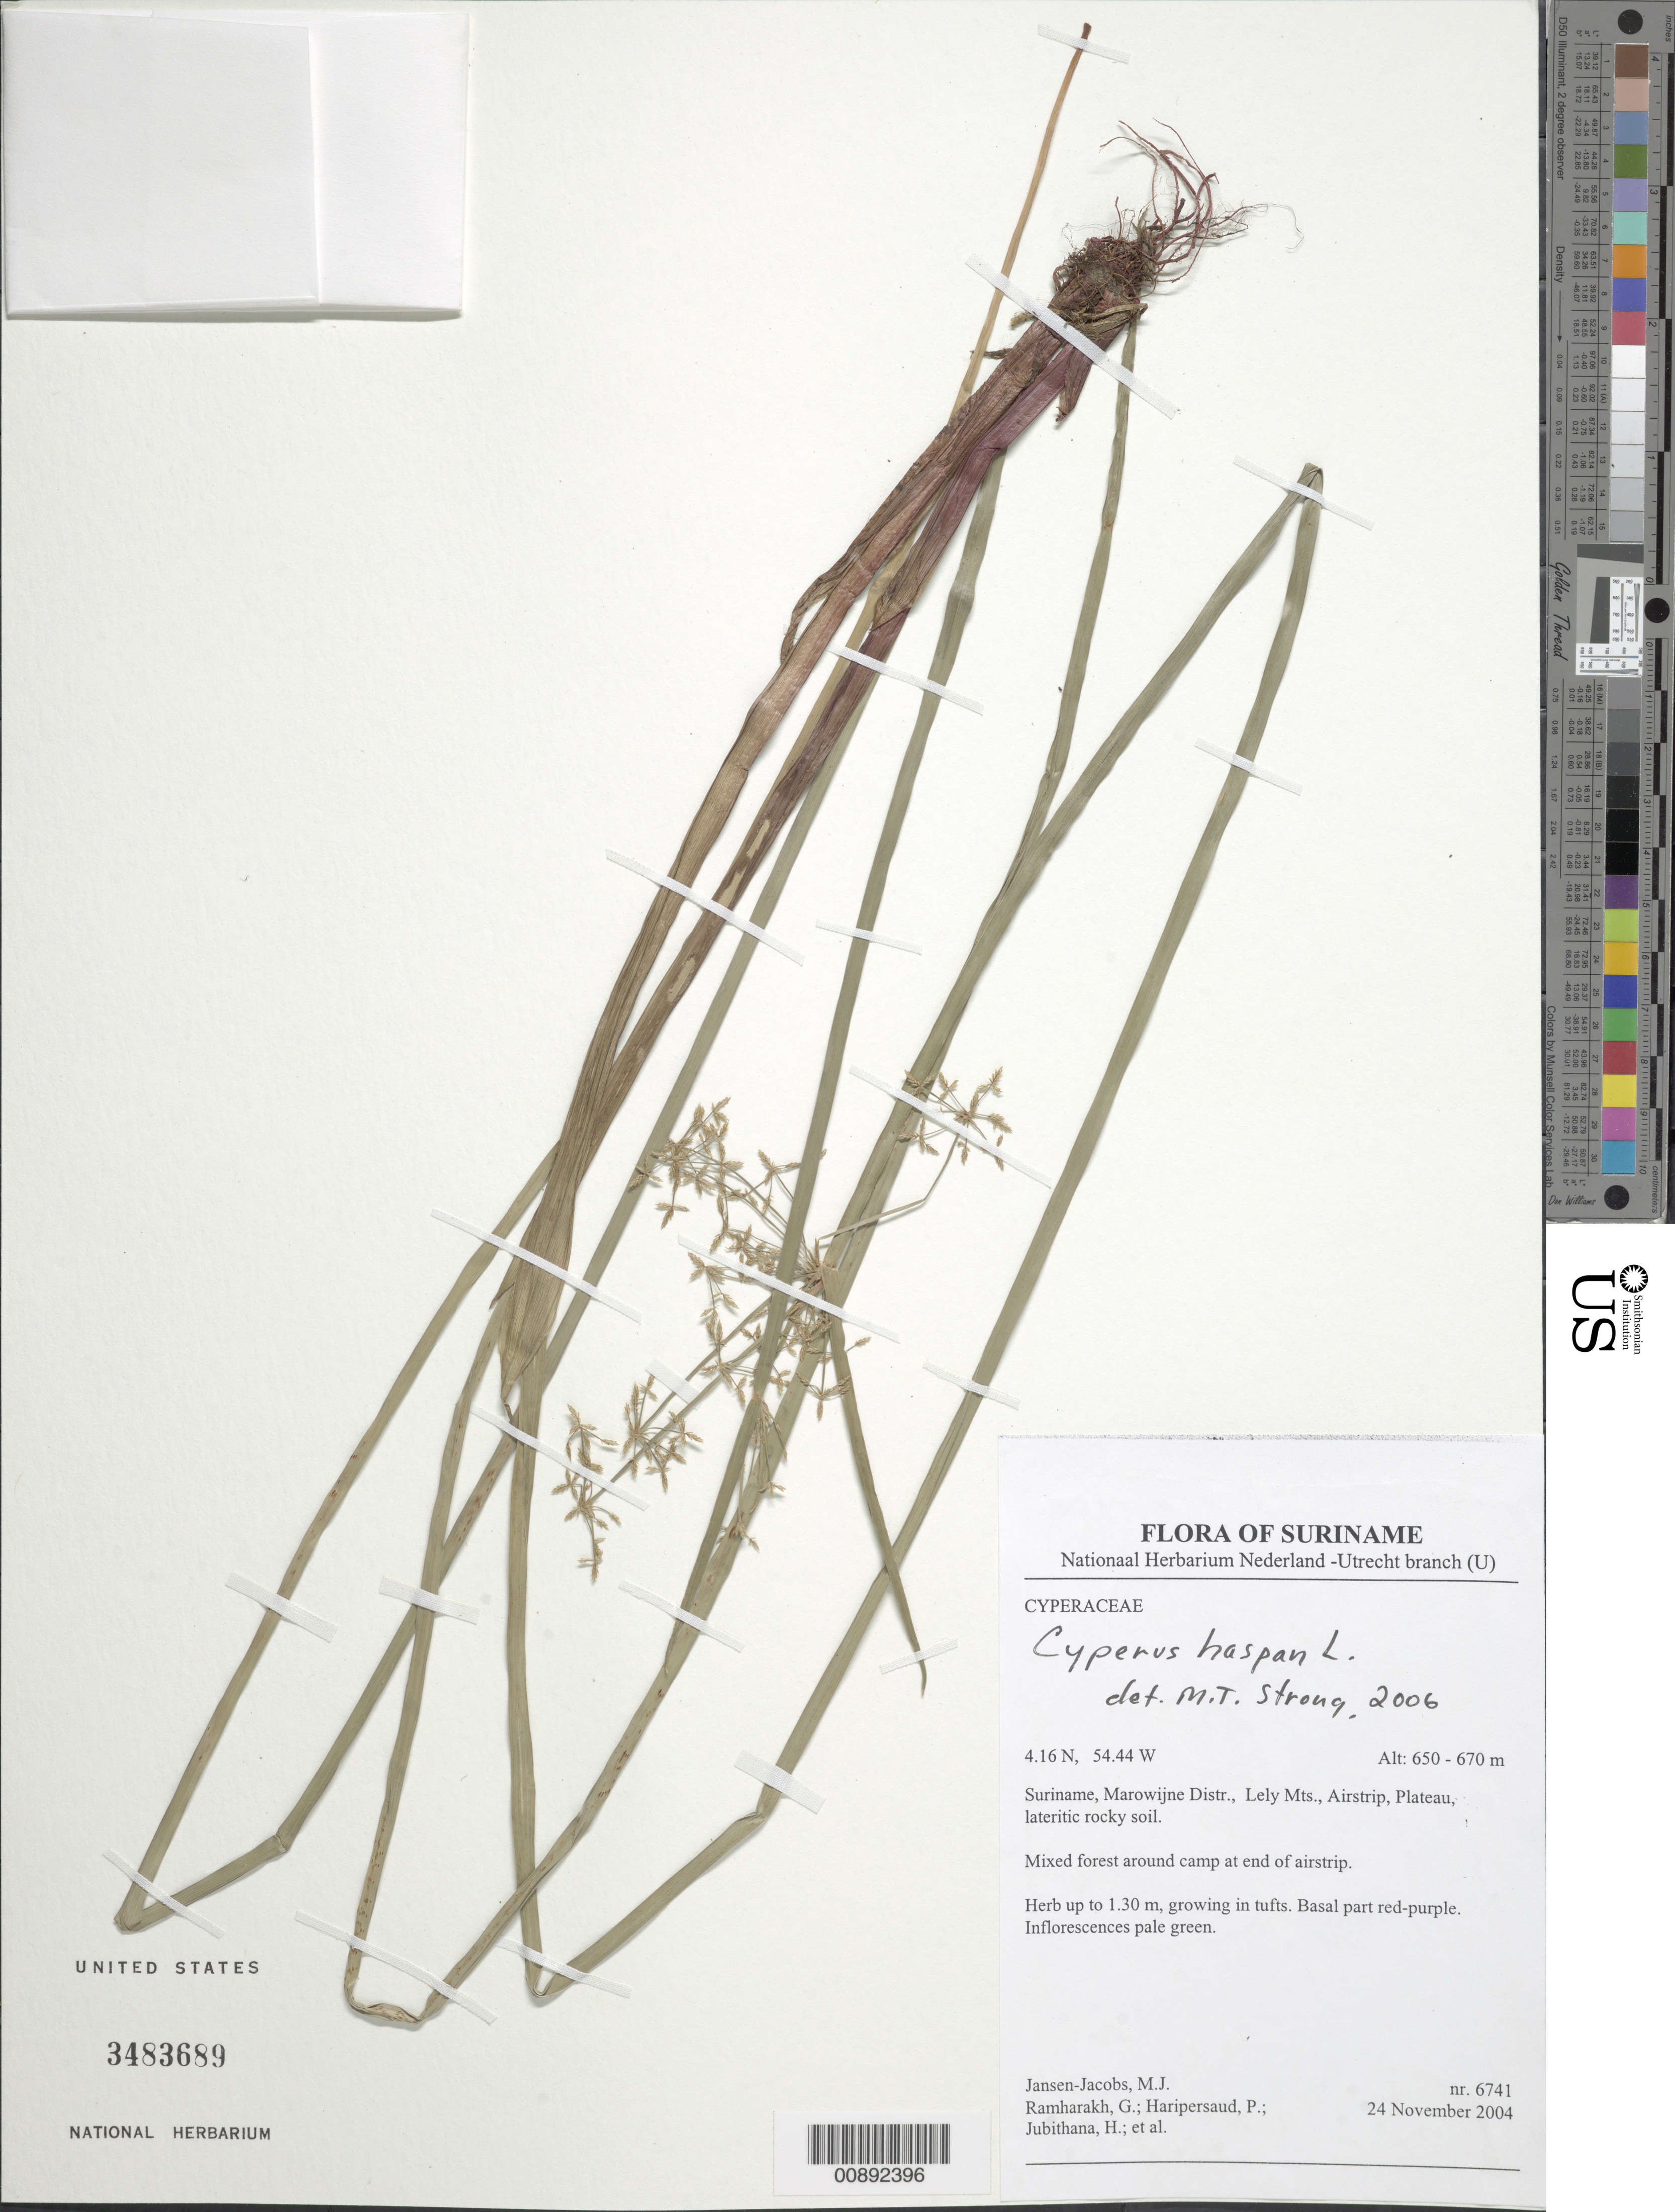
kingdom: Plantae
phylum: Tracheophyta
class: Liliopsida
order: Poales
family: Cyperaceae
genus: Cyperus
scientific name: Cyperus haspan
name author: L.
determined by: Strong, M. T., (US), Smithsonian Institution - National Museum of Natural History (UNITED STATES)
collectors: M. J. Jansen-Jacobs et al.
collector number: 6741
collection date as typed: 24-Nov-04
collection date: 2004-11-24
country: Suriname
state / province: Marowijne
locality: Lely Mts., Airstrip, Plateau; around camp at end of airstrip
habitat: Mixed forest; lateritic rocky soil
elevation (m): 650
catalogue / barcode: US 3483689